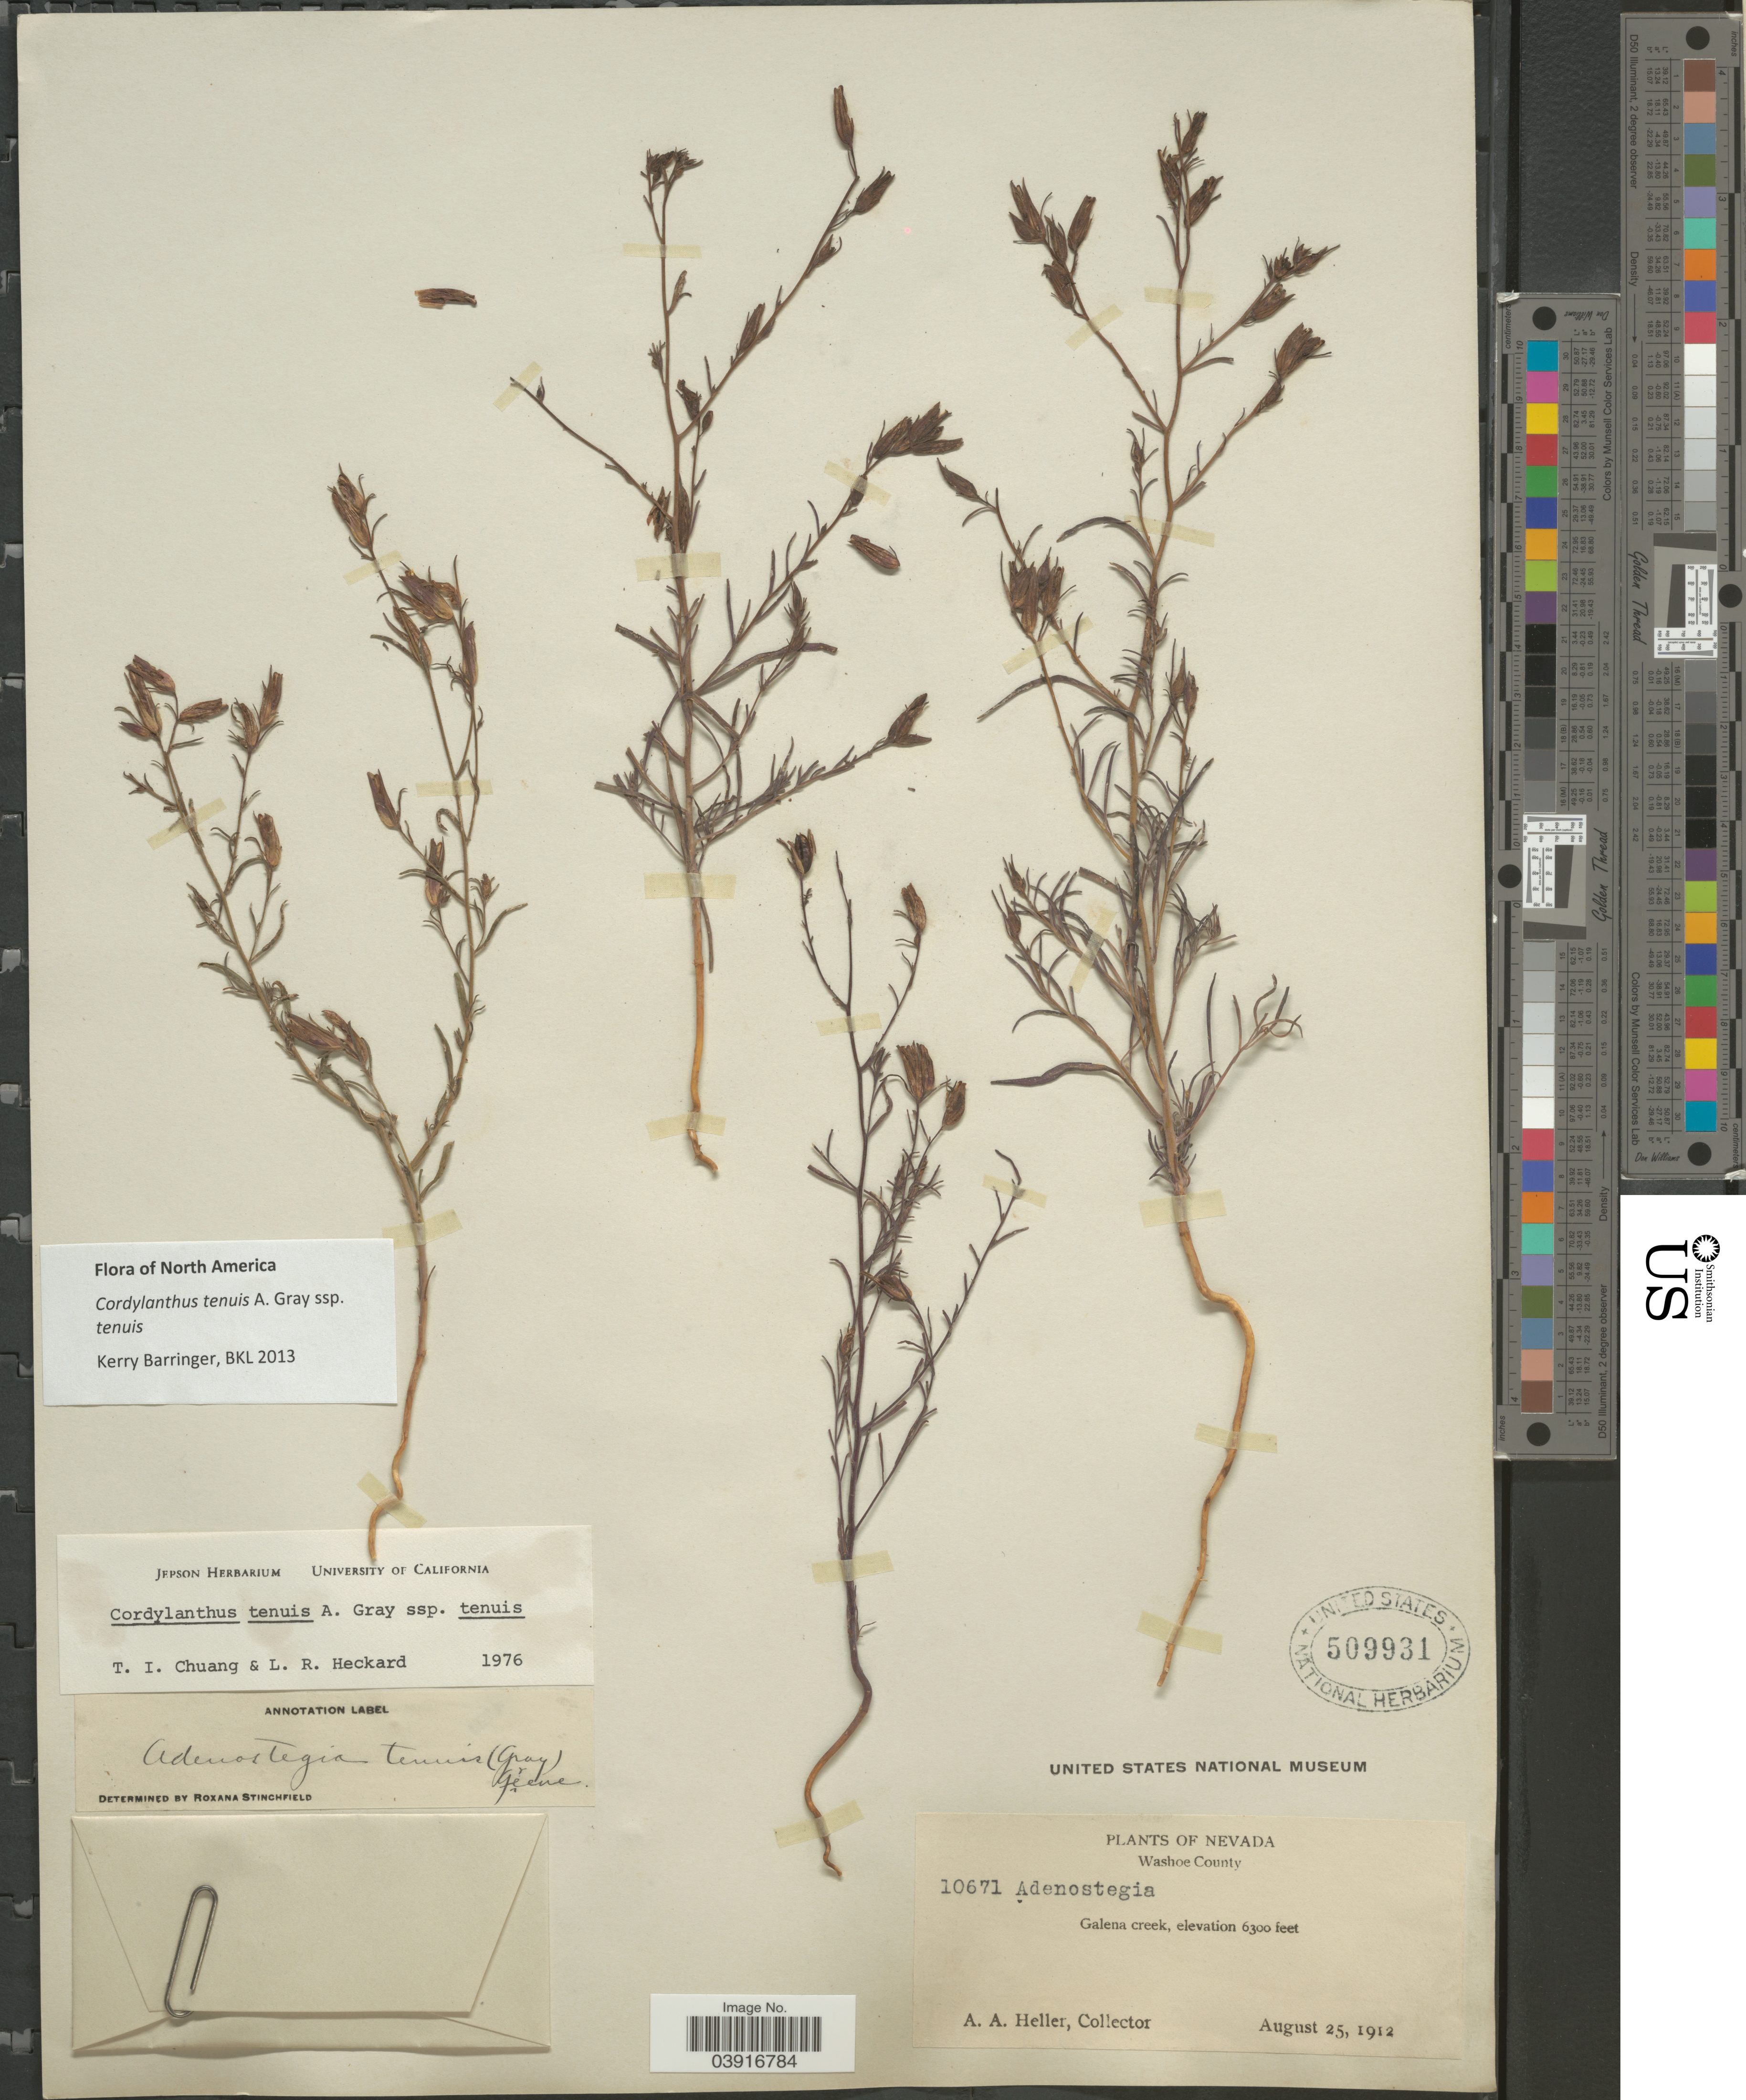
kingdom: Plantae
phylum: Tracheophyta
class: Magnoliopsida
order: Lamiales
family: Orobanchaceae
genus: Cordylanthus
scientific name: Cordylanthus tenuis subsp. tenuis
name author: A. Gray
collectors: A. A. Heller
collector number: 10671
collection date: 1912-08-25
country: United States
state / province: Nevada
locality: Washoe County. Galena creek.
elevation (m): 1920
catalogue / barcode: US 509931